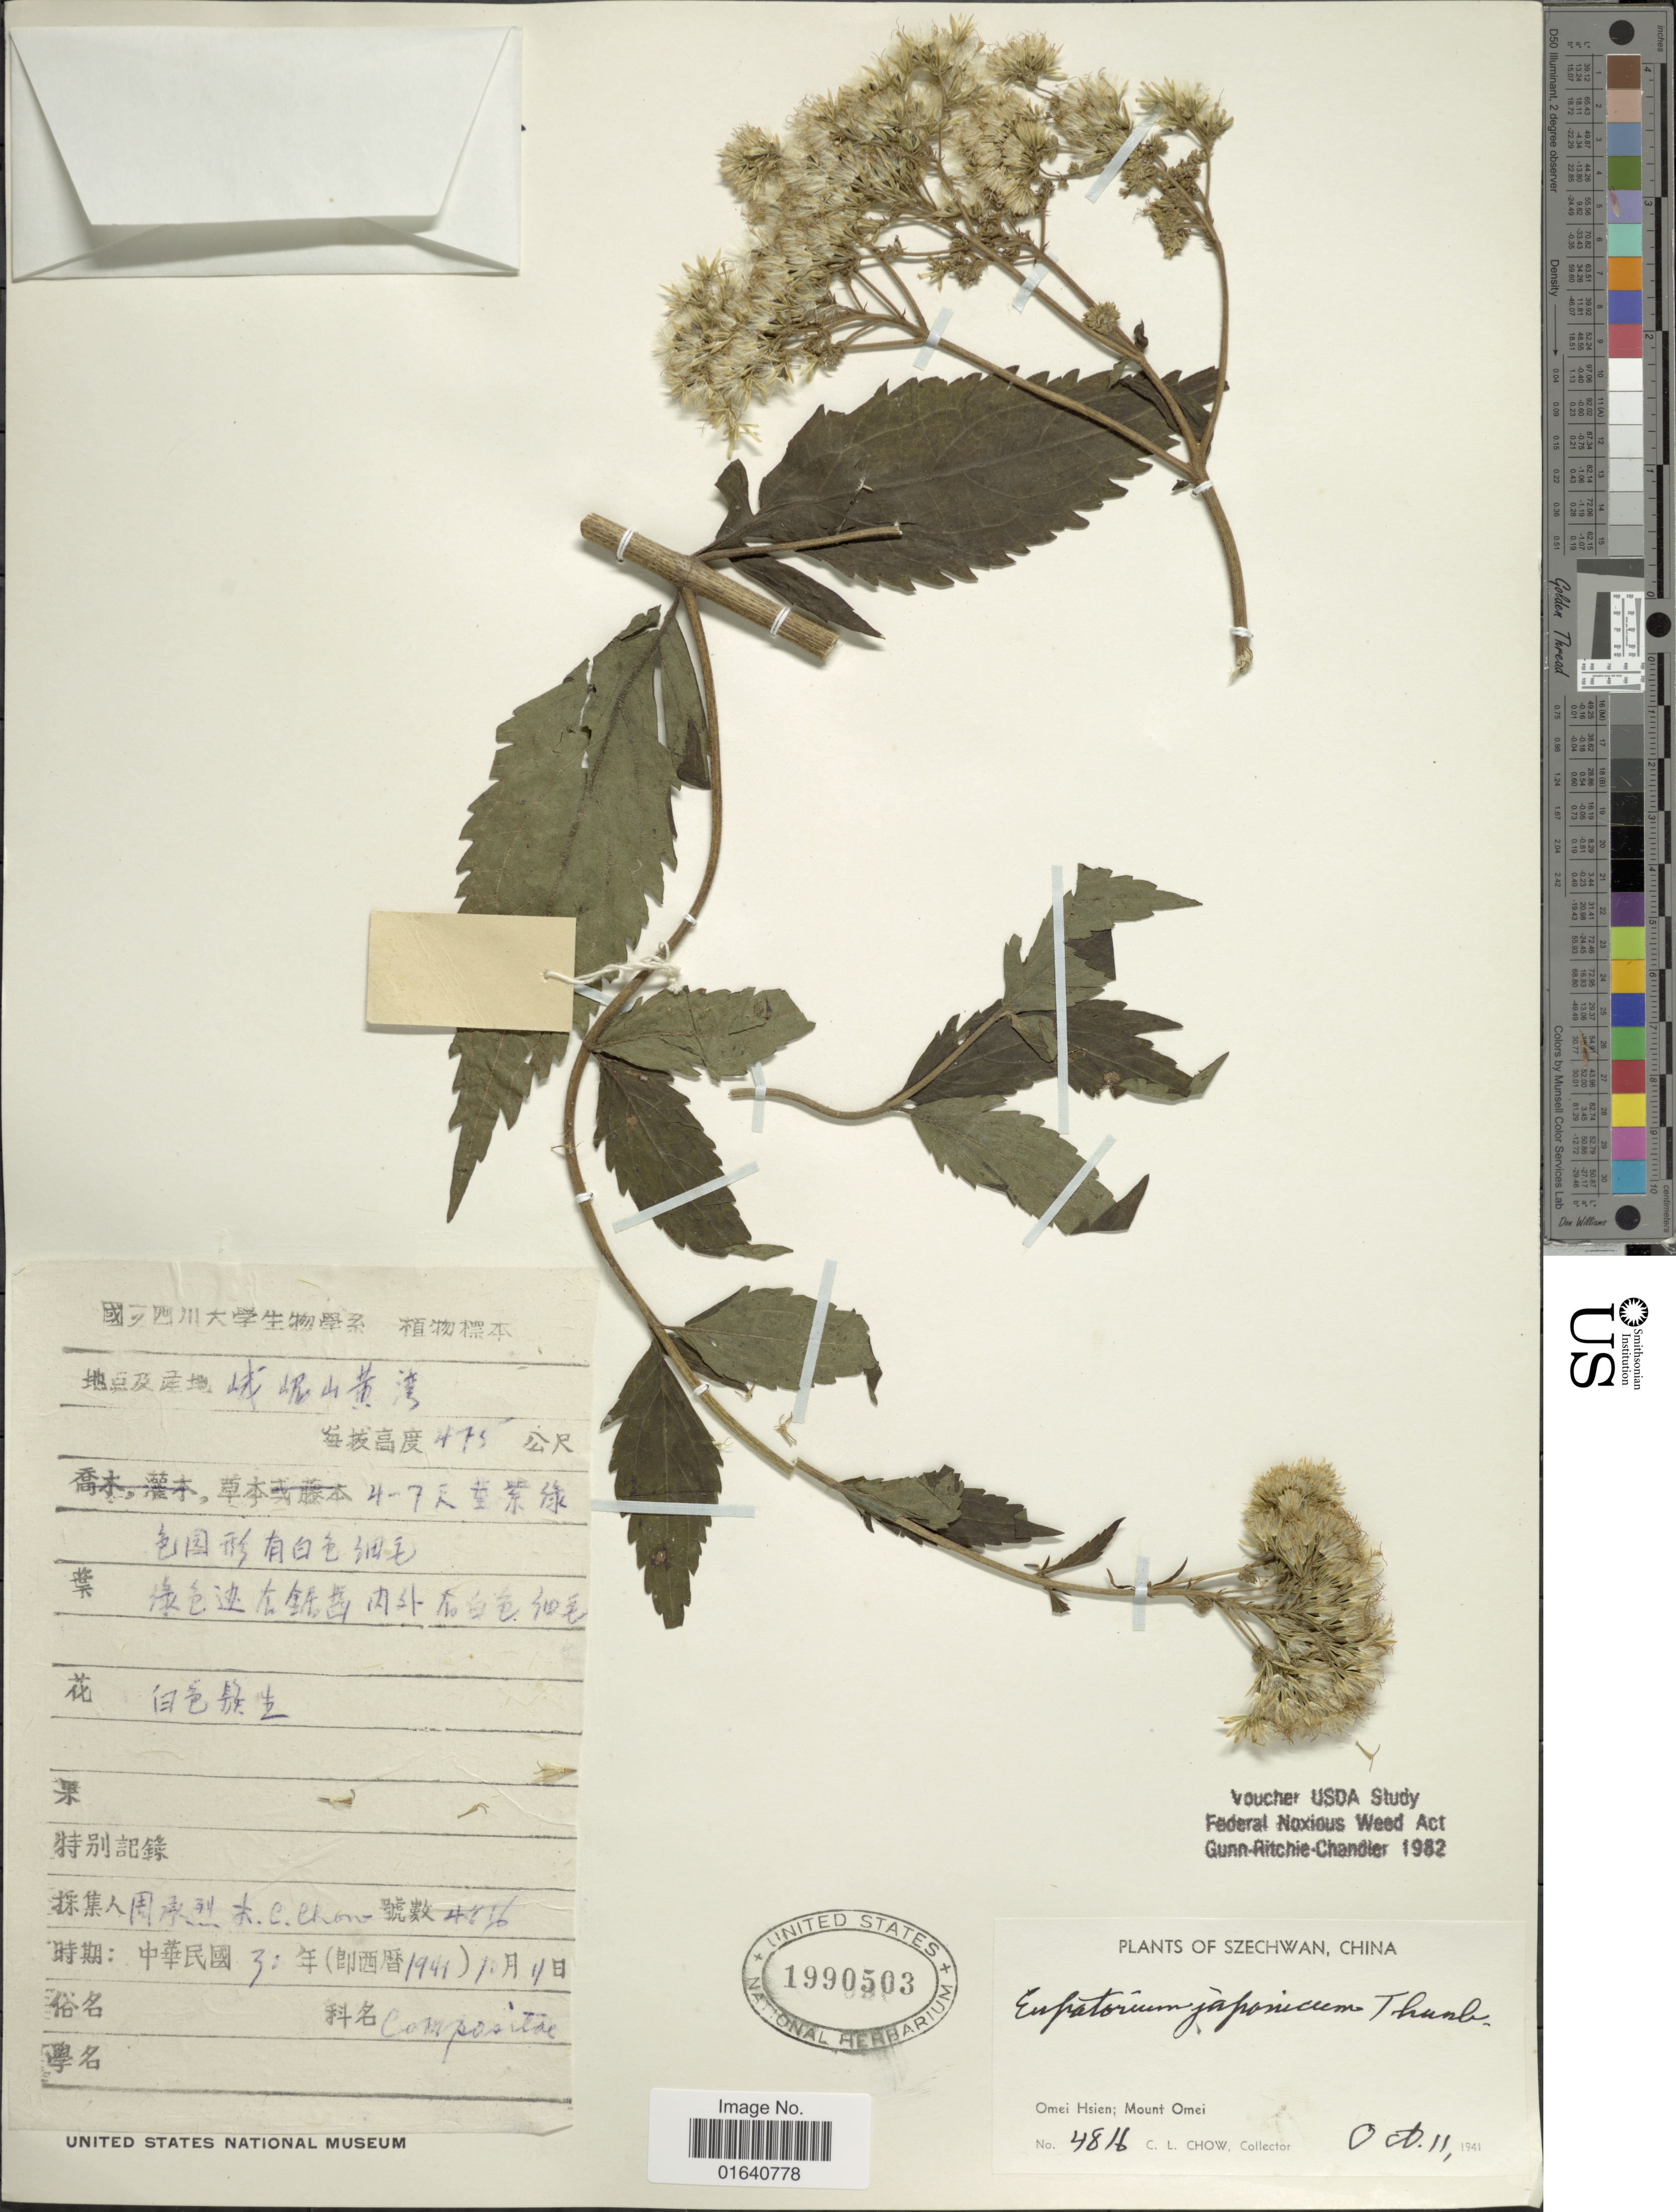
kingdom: Plantae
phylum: Tracheophyta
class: Magnoliopsida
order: Asterales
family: Asteraceae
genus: Eupatorium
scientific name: Eupatorium japonicum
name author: Thunb.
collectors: C. Chow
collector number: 4816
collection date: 1941-10-11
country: China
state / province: Sichuan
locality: Omei Hsien; Mount Omei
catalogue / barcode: US 1990503